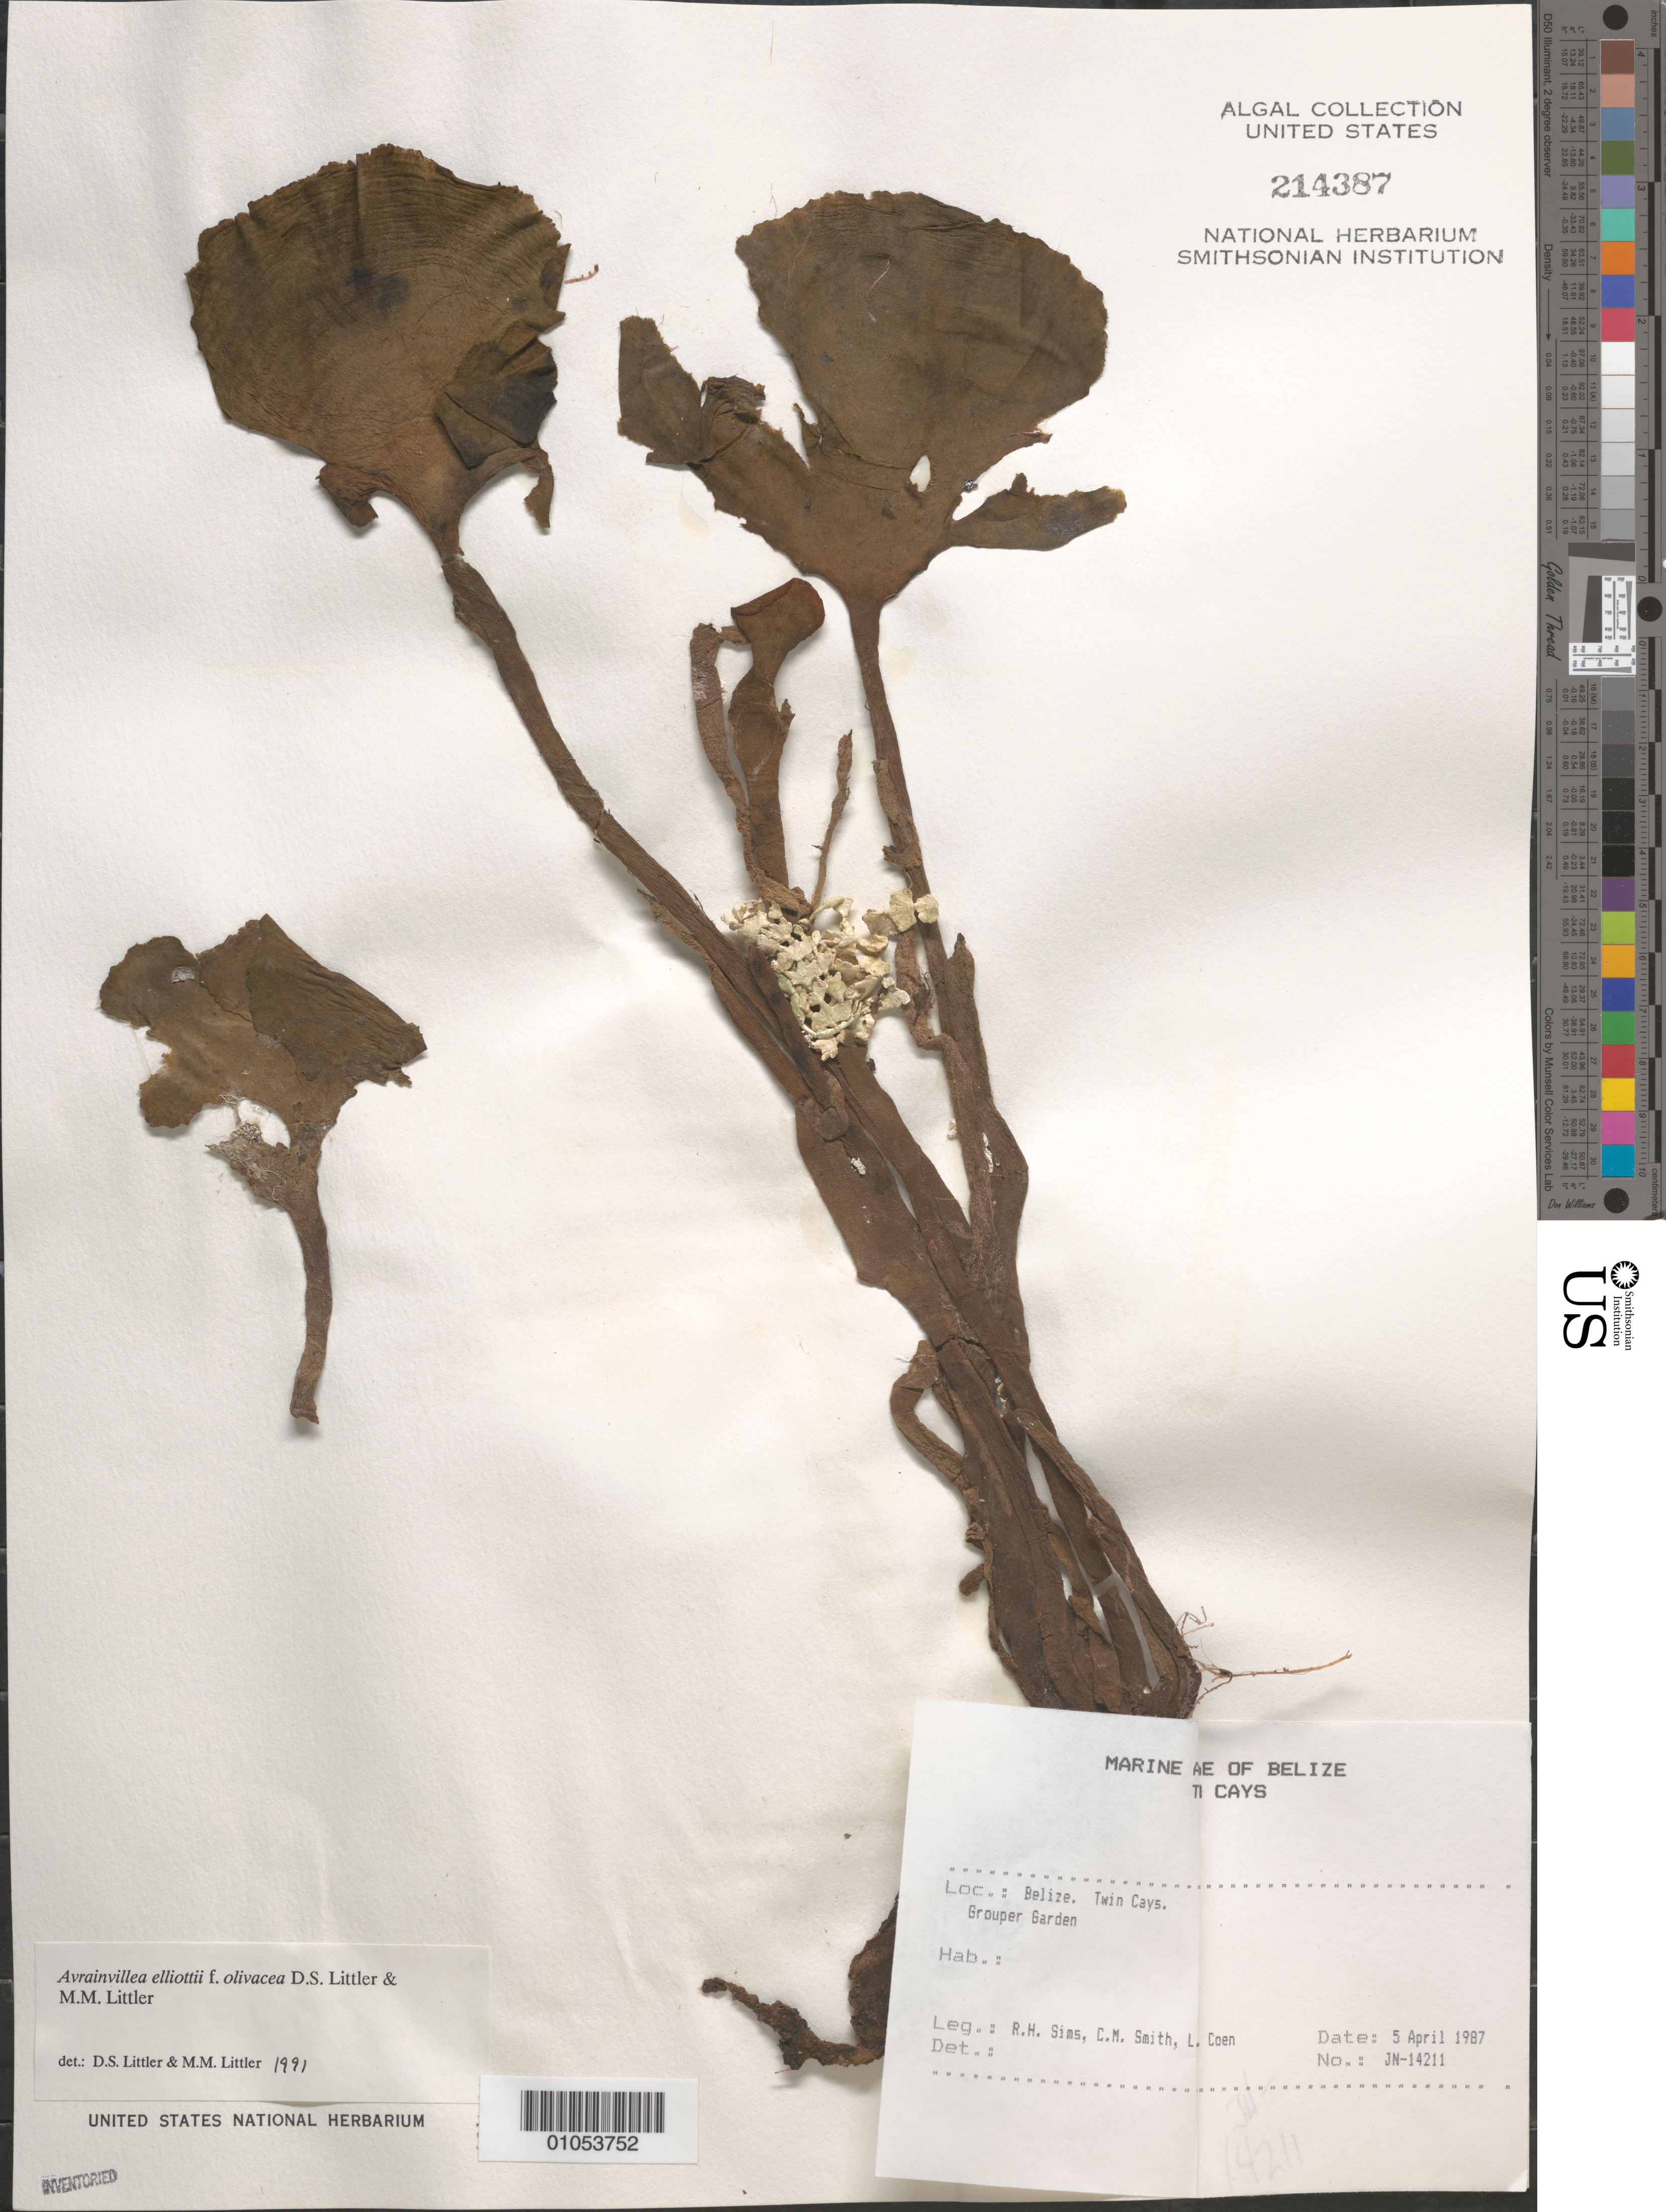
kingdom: Plantae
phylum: Chlorophyta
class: Ulvophyceae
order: Bryopsidales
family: Dichotomosiphonaceae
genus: Avrainvillea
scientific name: Avrainvillea elliottii f. olivacea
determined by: Littler, D. S.; Littler, M. M.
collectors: R. H. Sims, C. M. Smith & L. Coen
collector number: JN-14211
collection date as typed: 05 Apr 1987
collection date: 1987-04-05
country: Belize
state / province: Stann Creek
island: Twin Cays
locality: Grouper Garden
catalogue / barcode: US 214387